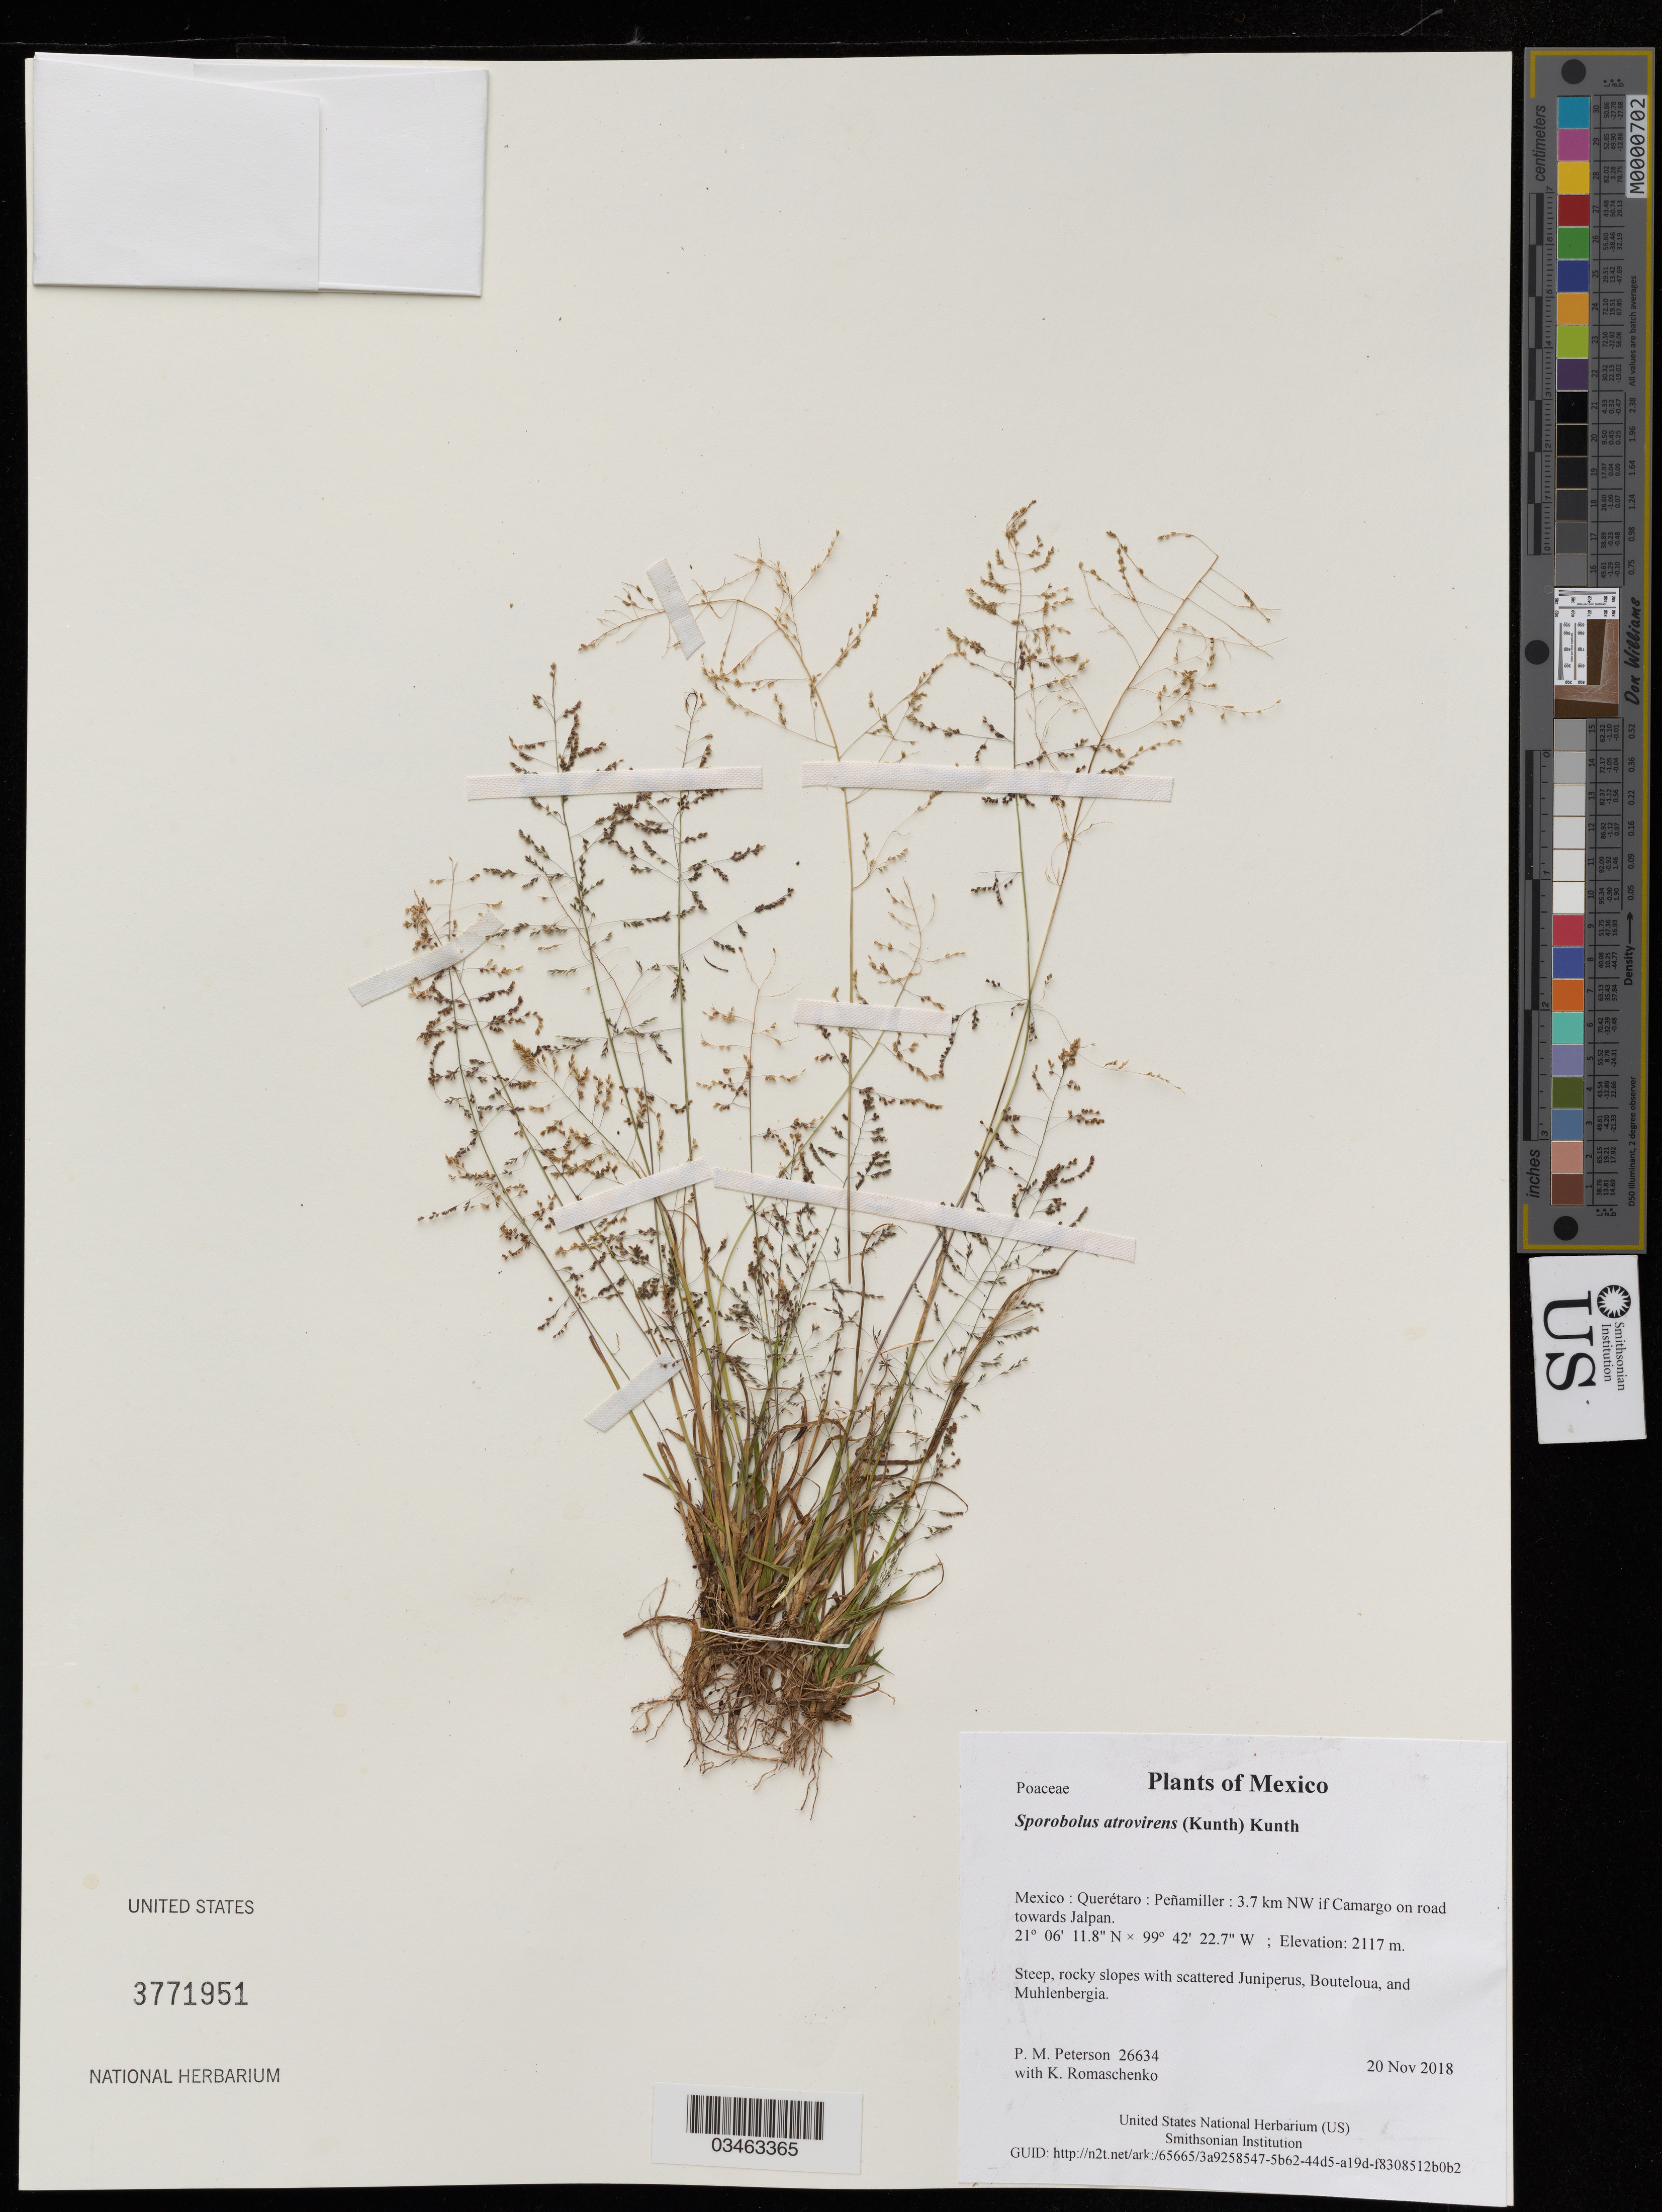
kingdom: Plantae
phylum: Tracheophyta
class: Liliopsida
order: Poales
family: Poaceae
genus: Sporobolus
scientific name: Sporobolus atrovirens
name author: (Kunth) Kunth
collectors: P. M. Peterson & K. Romaschenko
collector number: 26634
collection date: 2018-11-20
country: Mexico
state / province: Querétaro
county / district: Peñamiller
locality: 3.7 km NW if Camargo on road towards Jalpan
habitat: Steep, rocky slopes with scattered Juniperus, Bouteloua, and Muhlenbergia.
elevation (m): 2117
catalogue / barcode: US 3771951